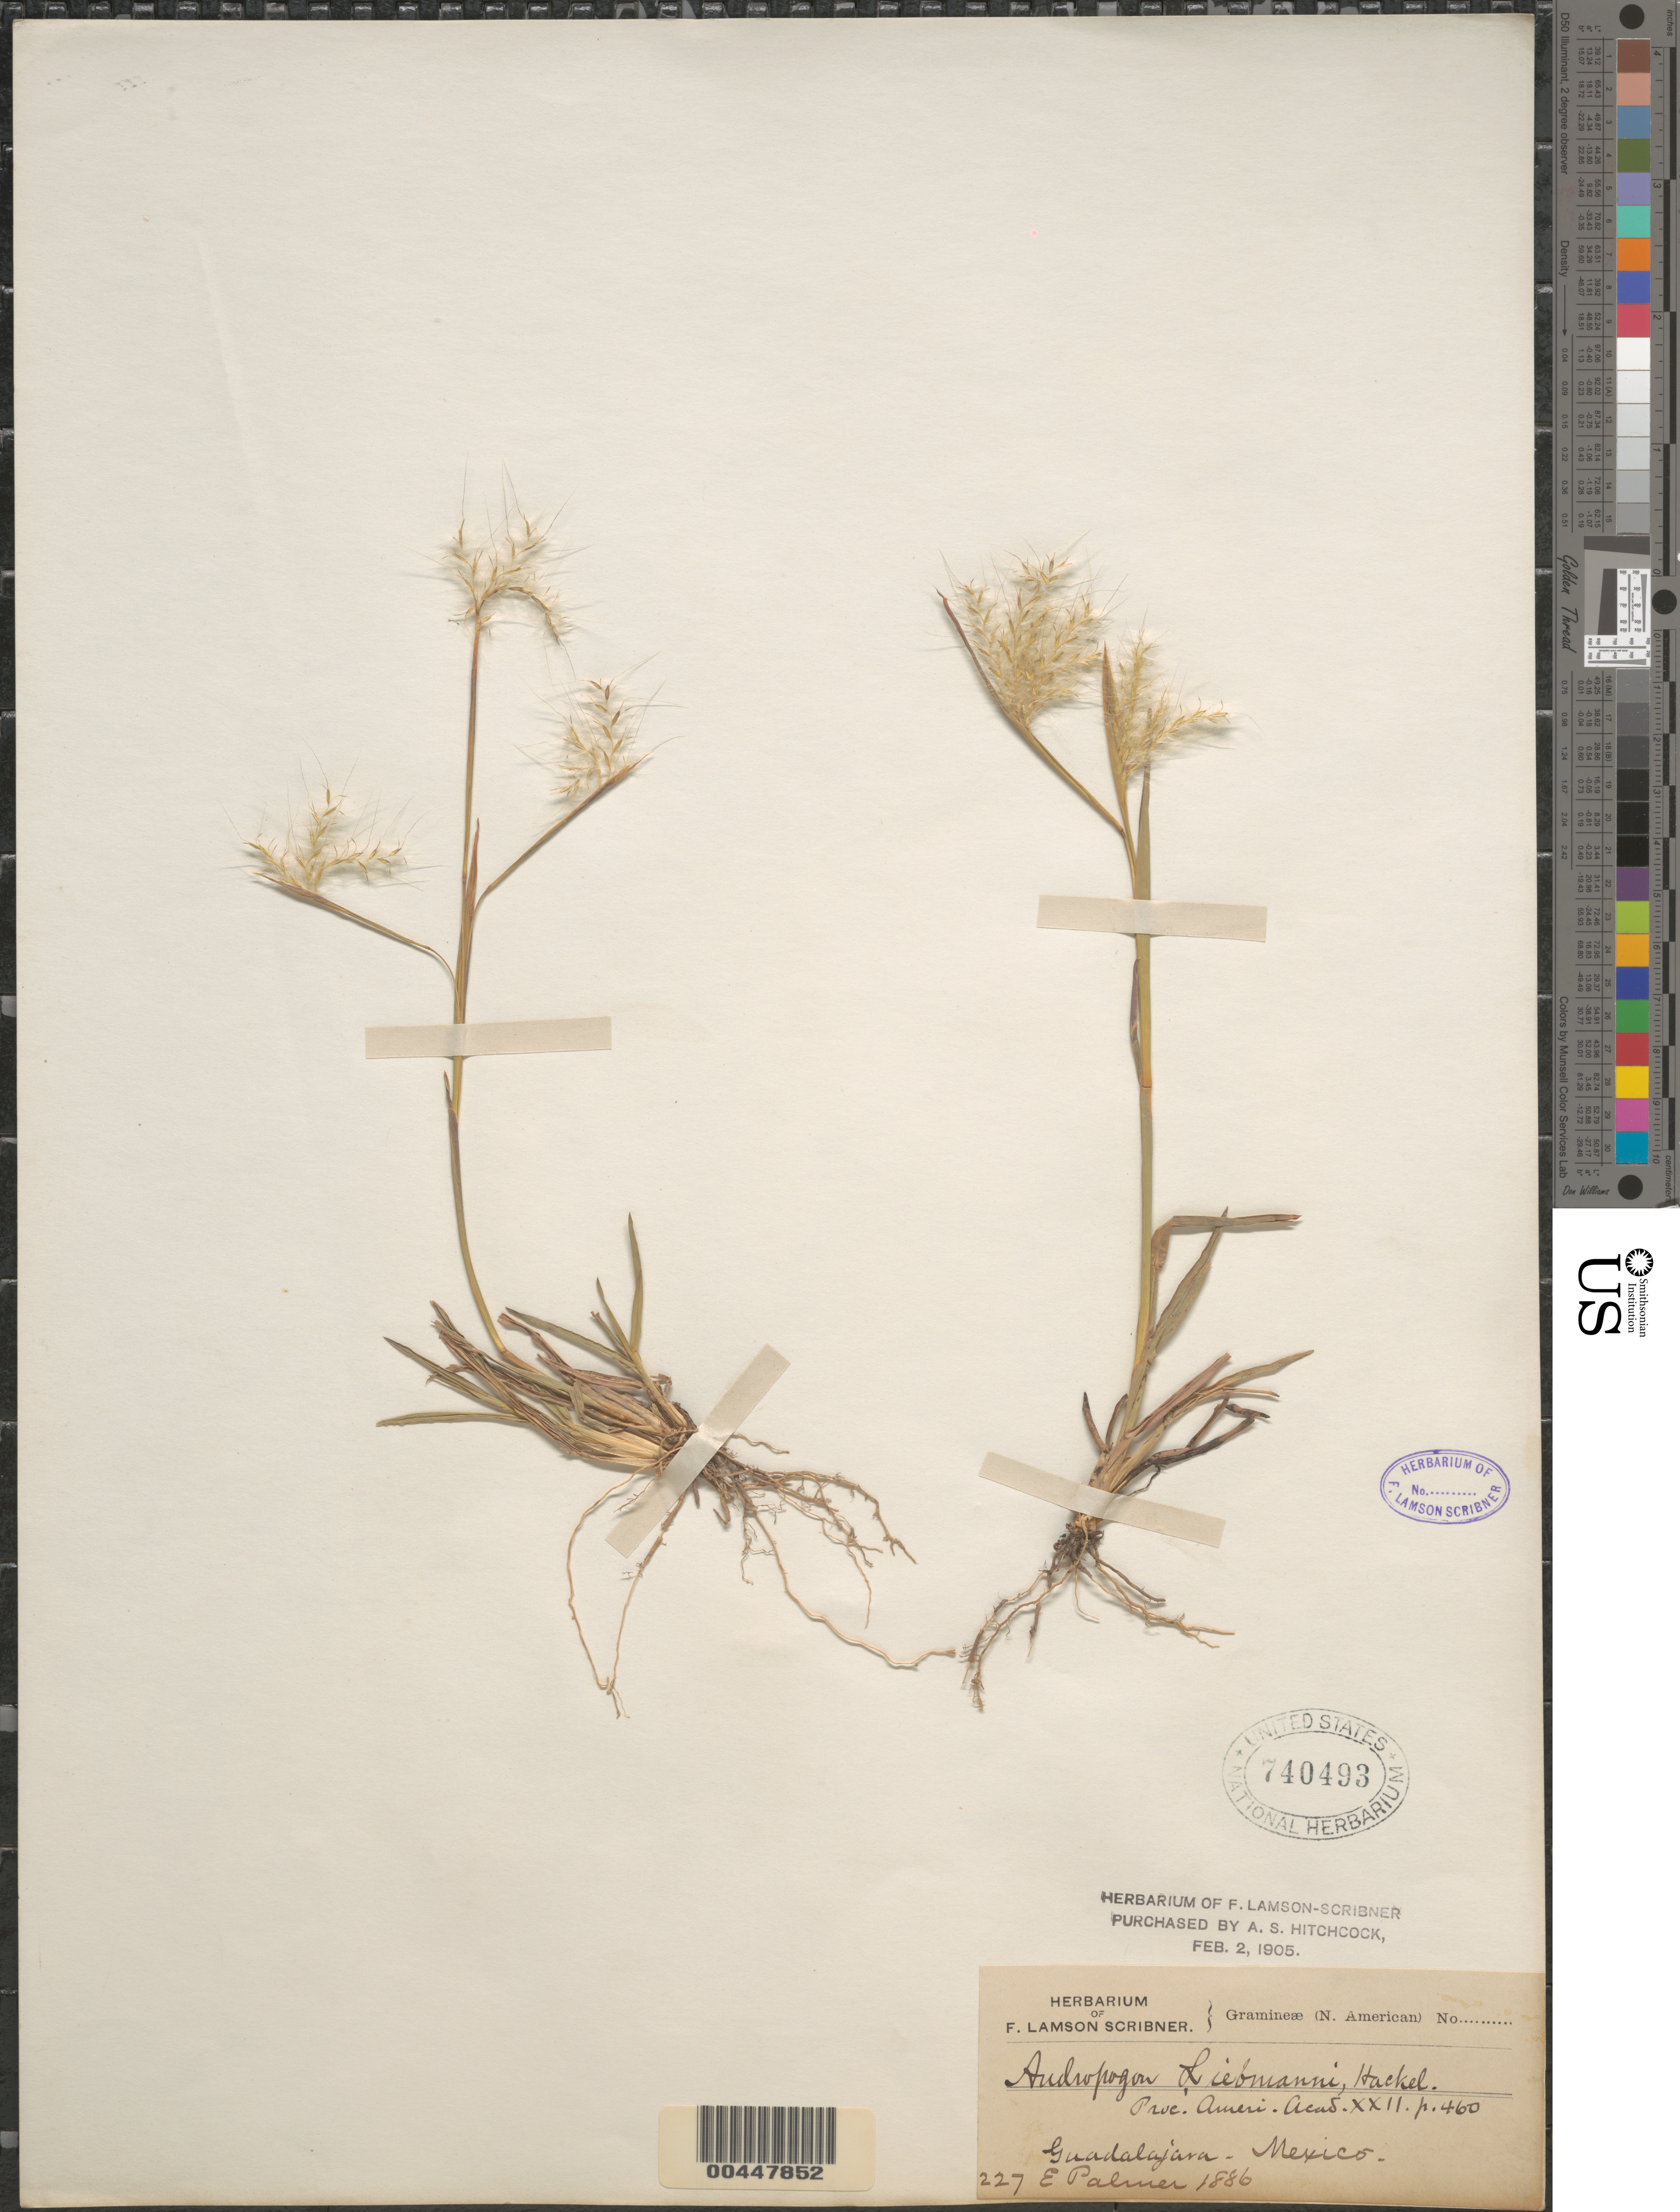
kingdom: Plantae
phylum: Tracheophyta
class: Liliopsida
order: Poales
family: Poaceae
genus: Andropogon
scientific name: Andropogon liebmannii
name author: Hack.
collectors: E. Palmer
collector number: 227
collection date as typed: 1886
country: Mexico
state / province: Jalisco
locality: Guadalajara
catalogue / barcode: US 740493